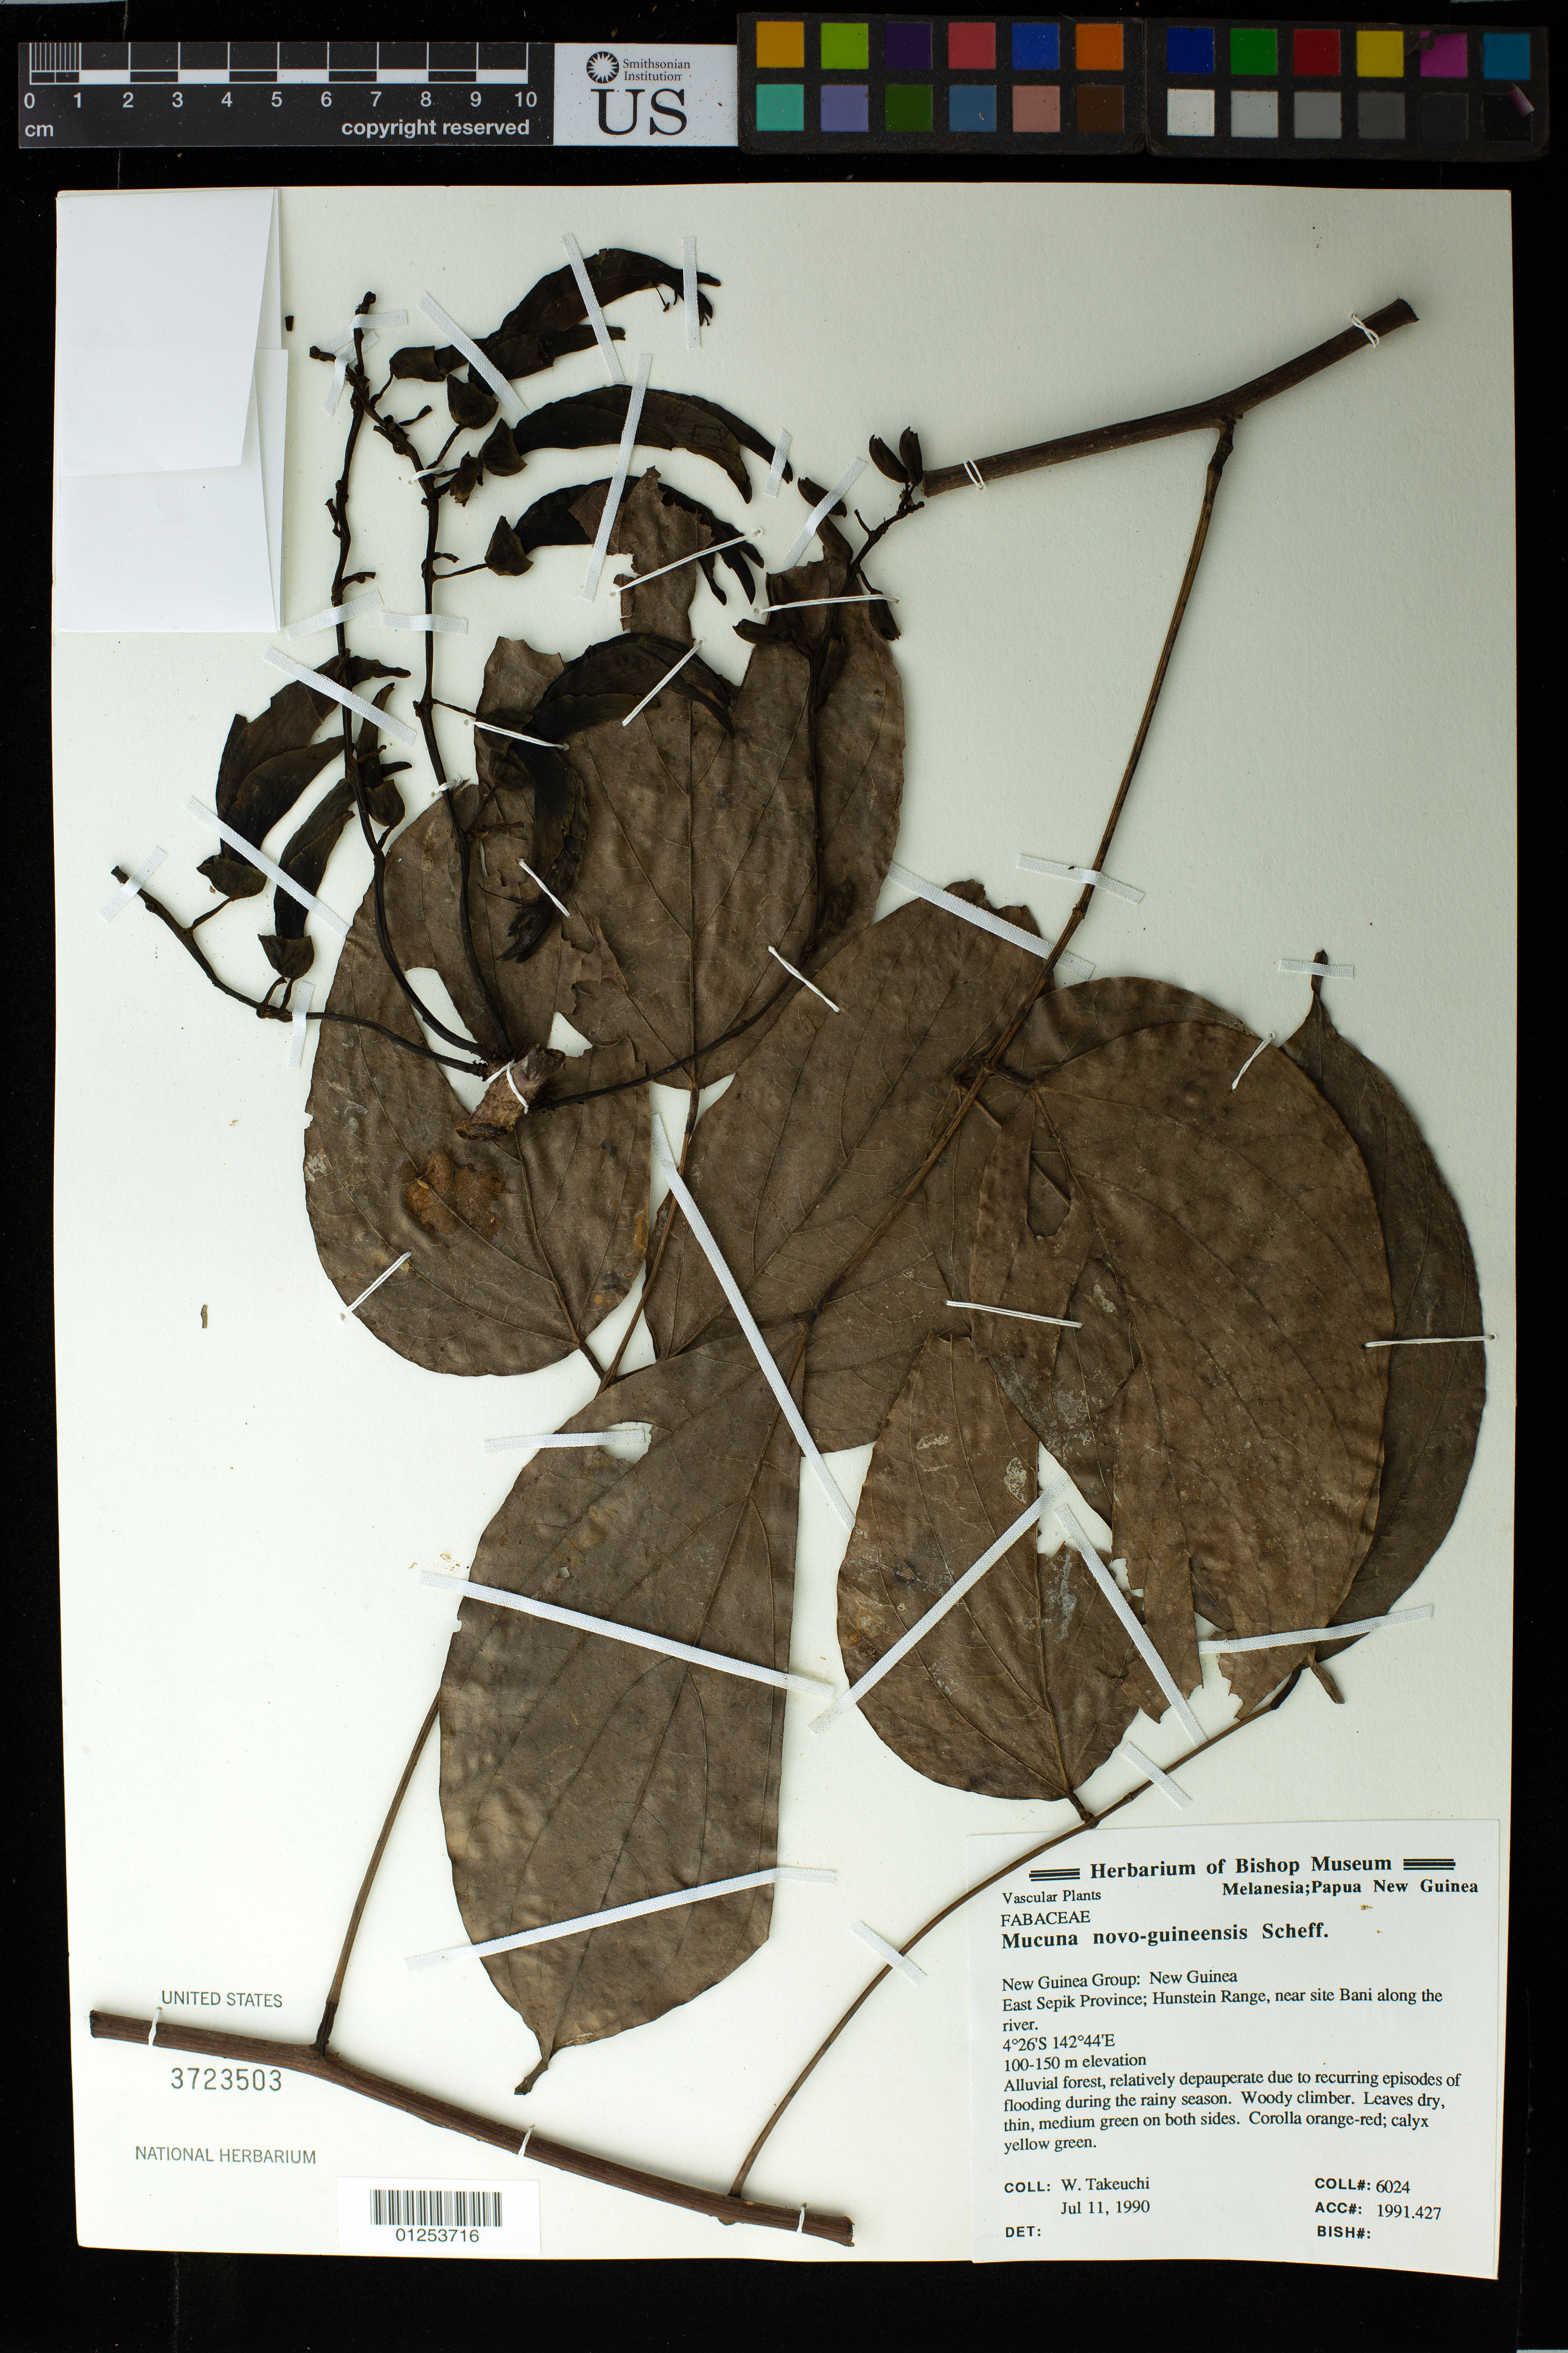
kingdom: Plantae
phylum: Tracheophyta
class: Magnoliopsida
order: Fabales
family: Fabaceae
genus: Mucuna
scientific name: Mucuna novoguineensis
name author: Scheff.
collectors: W. N. Takeuchi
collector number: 6024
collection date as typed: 11 Jul 1990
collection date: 1990-07-11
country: Papua New Guinea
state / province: East Sepik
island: New Guinea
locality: Hunstein range, near site 'Bani' along the river.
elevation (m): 100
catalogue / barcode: US 3723503